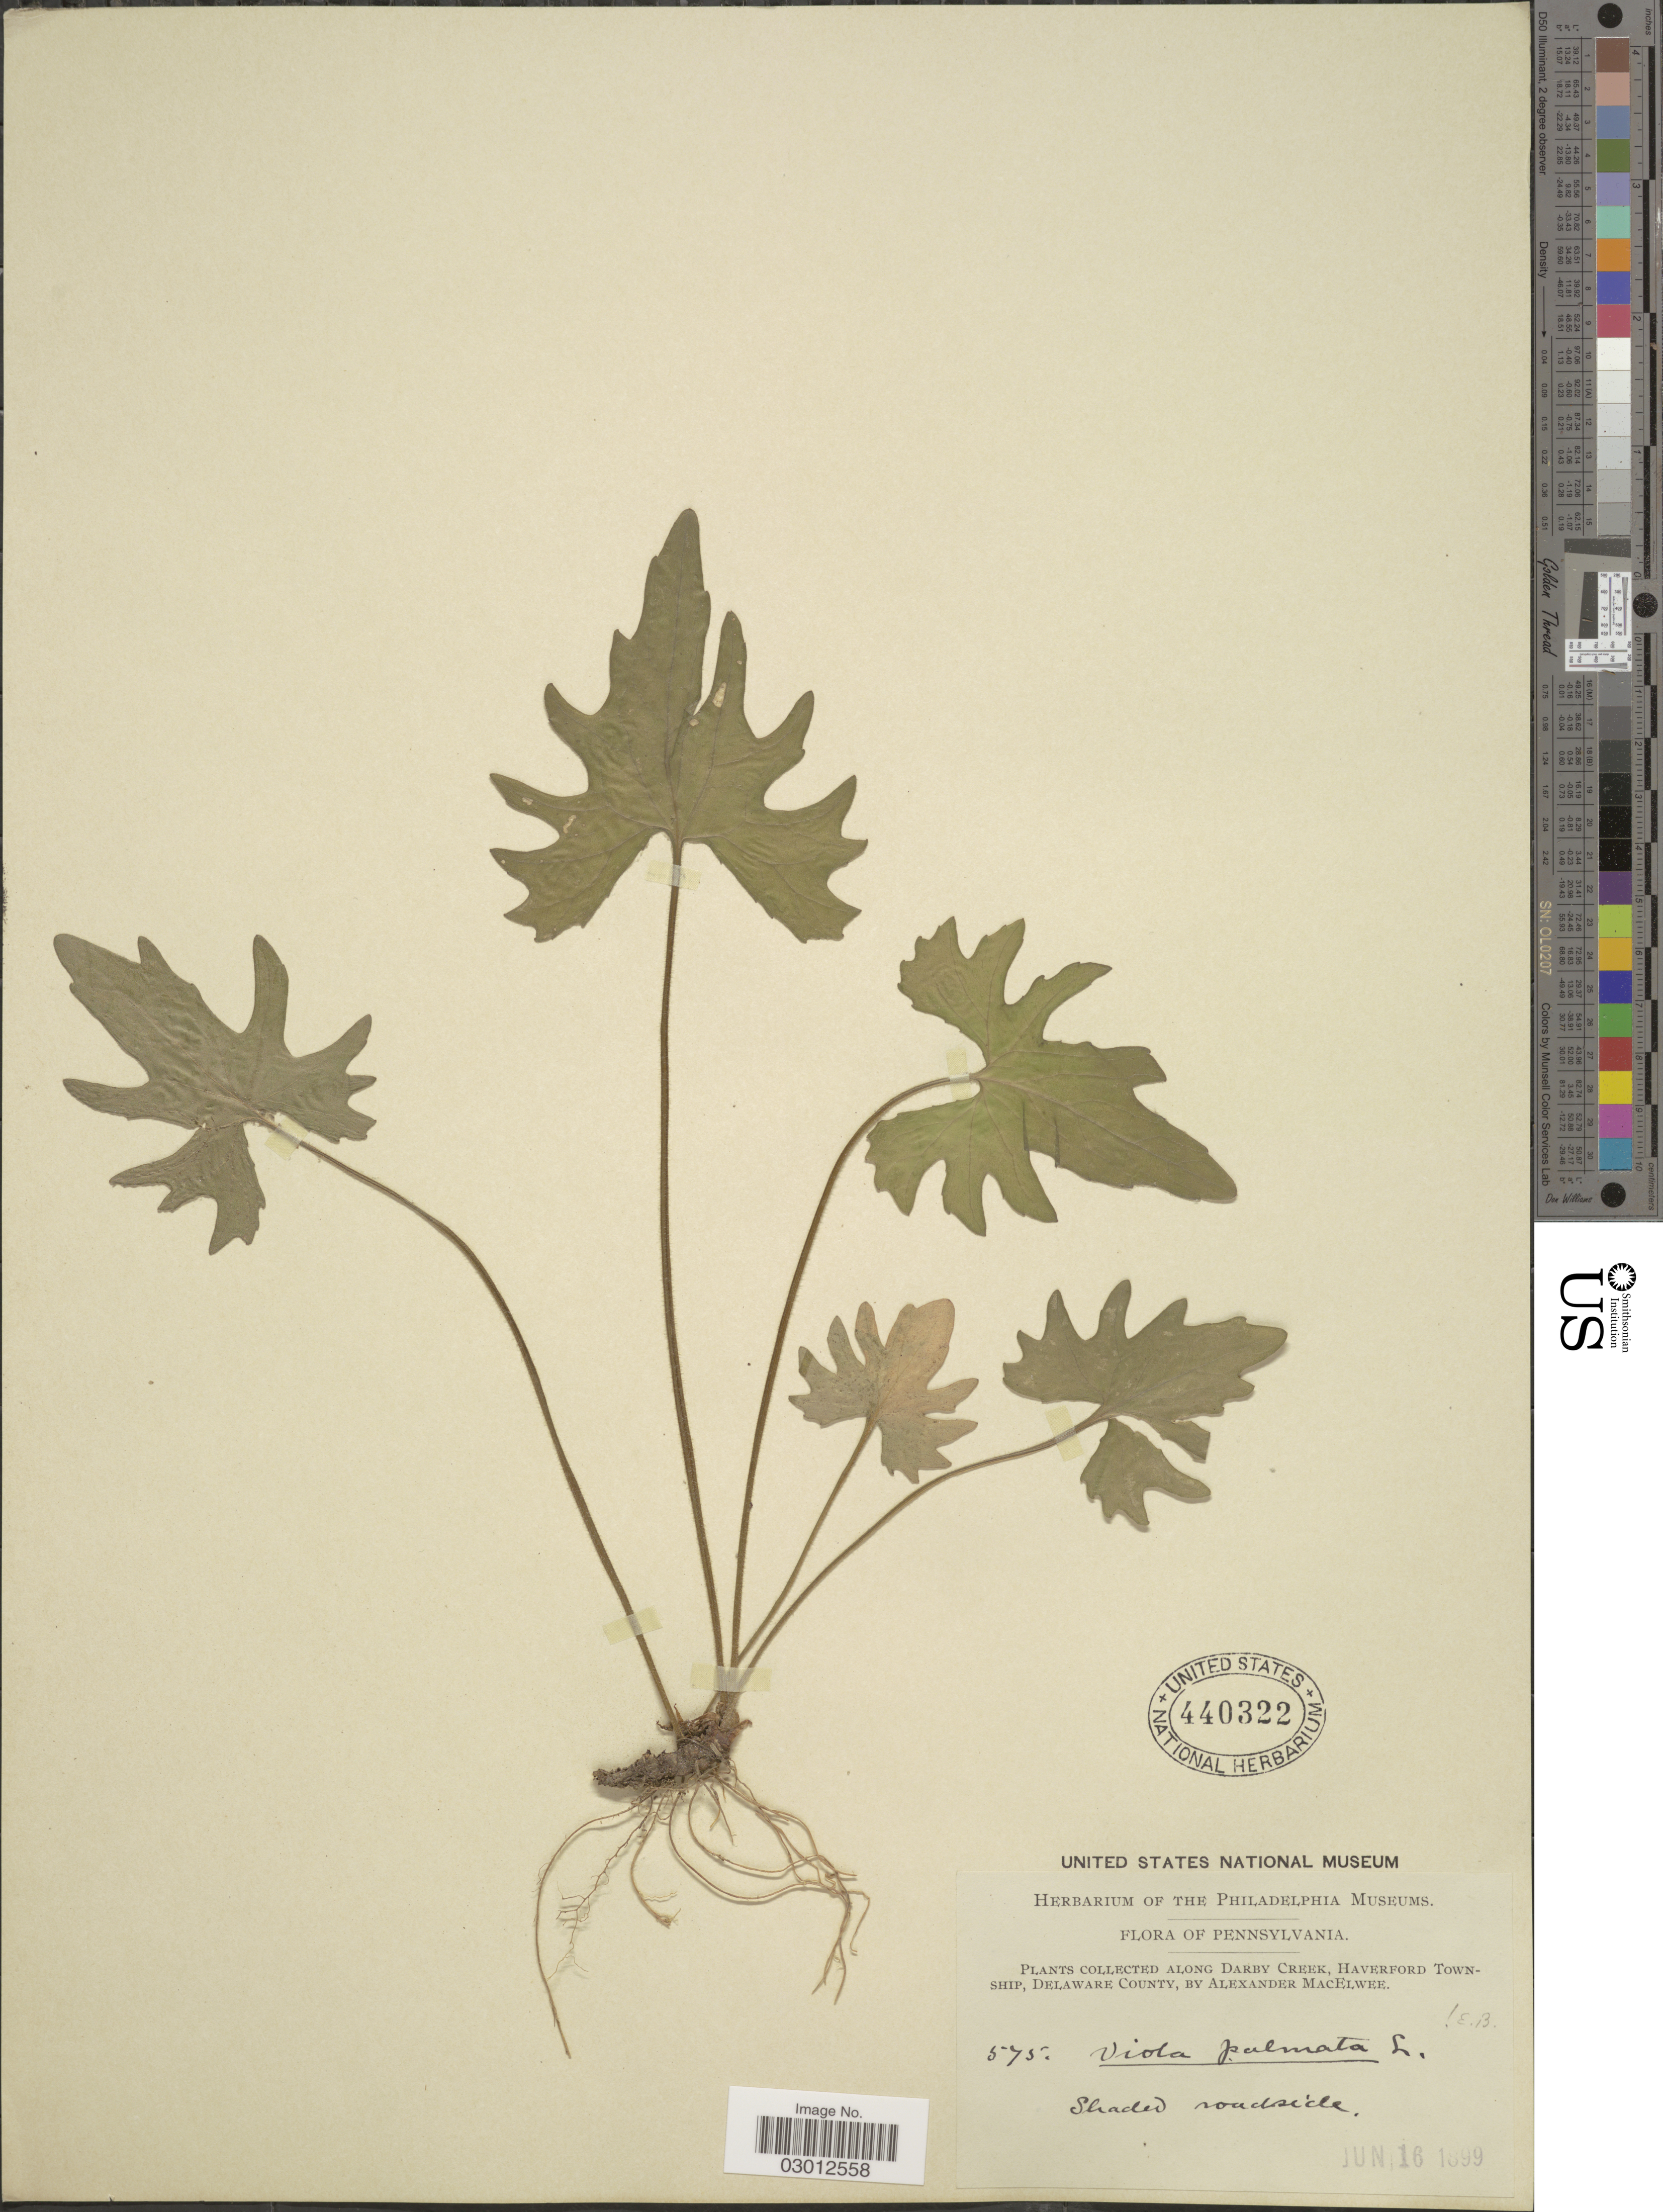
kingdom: Plantae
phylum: Tracheophyta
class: Magnoliopsida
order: Malpighiales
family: Violaceae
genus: Viola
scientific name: Viola palmata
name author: L.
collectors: A. MacElwee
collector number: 575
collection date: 1899-06-16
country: United States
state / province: Pennsylvania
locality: Along Darby Creek, Haverford Township, Delaware County.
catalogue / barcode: US 440322